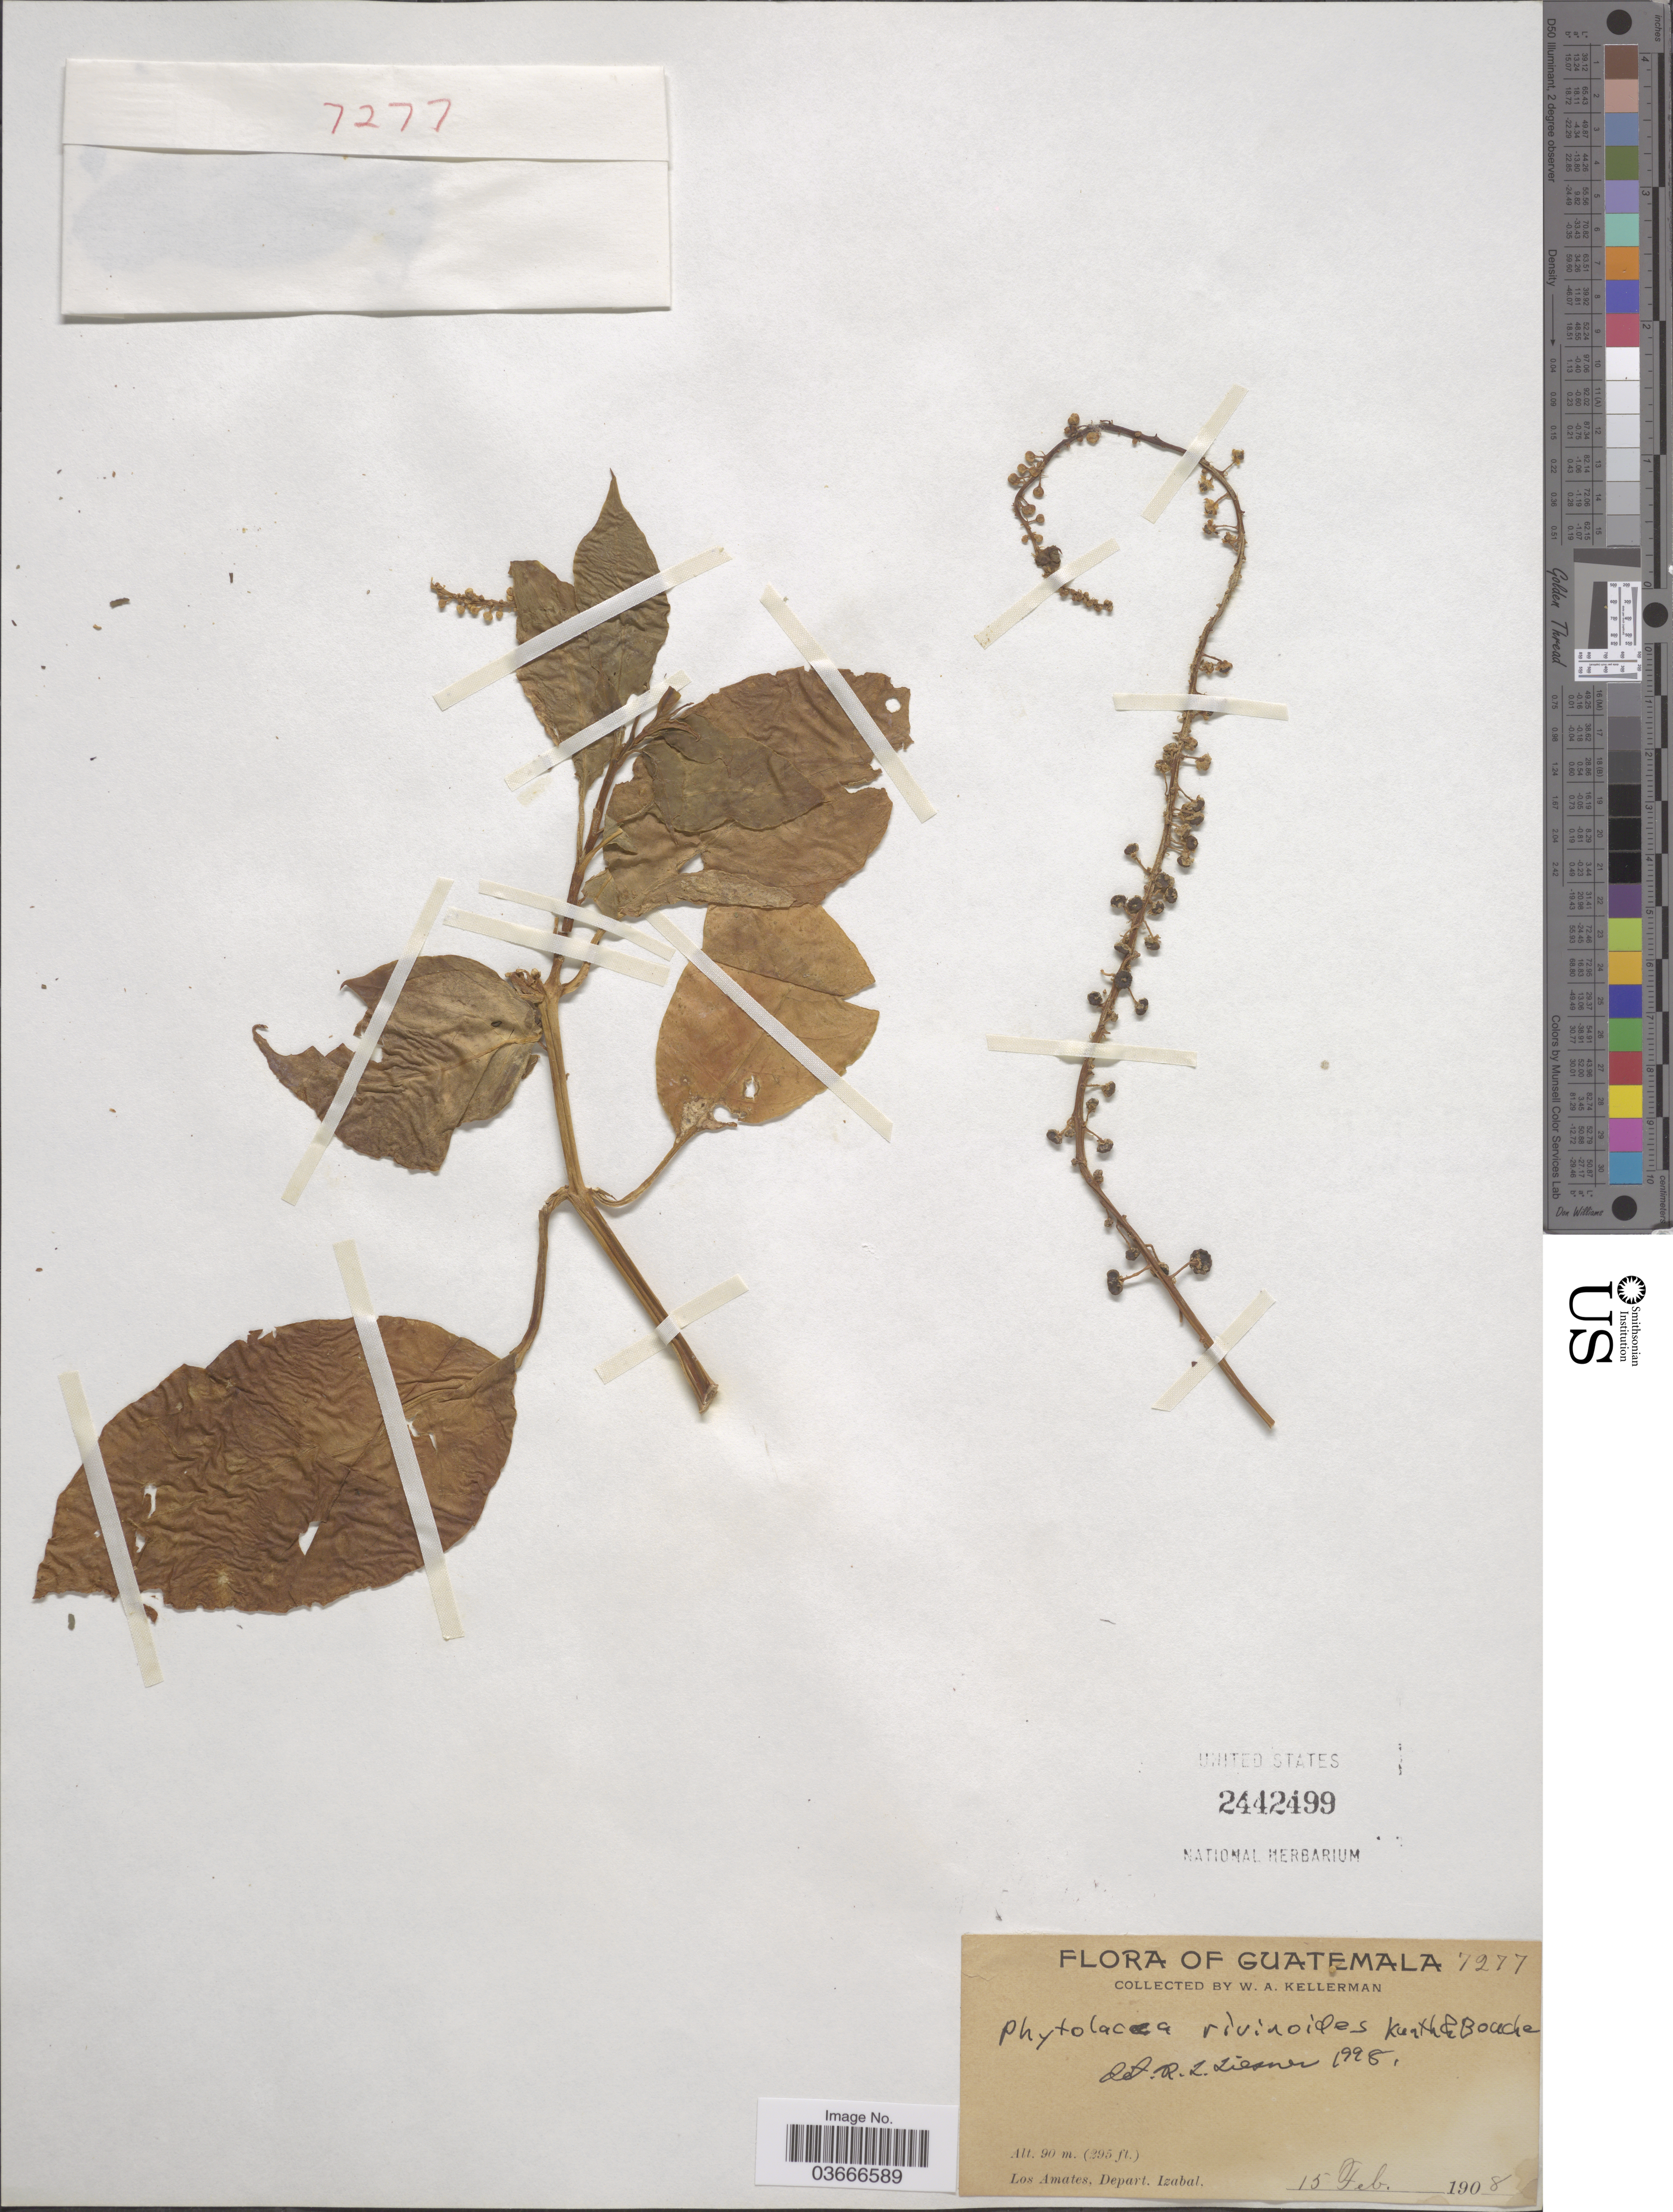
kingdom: Plantae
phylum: Tracheophyta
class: Magnoliopsida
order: Caryophyllales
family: Phytolaccaceae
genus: Phytolacca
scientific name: Phytolacca rivinoides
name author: Kunth & C.D. Bouché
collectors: W. Kellerman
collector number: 7277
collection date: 1908-02-15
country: Guatemala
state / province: Izabal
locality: Los Amates, Depart. Izabal.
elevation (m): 90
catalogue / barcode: US 2442499